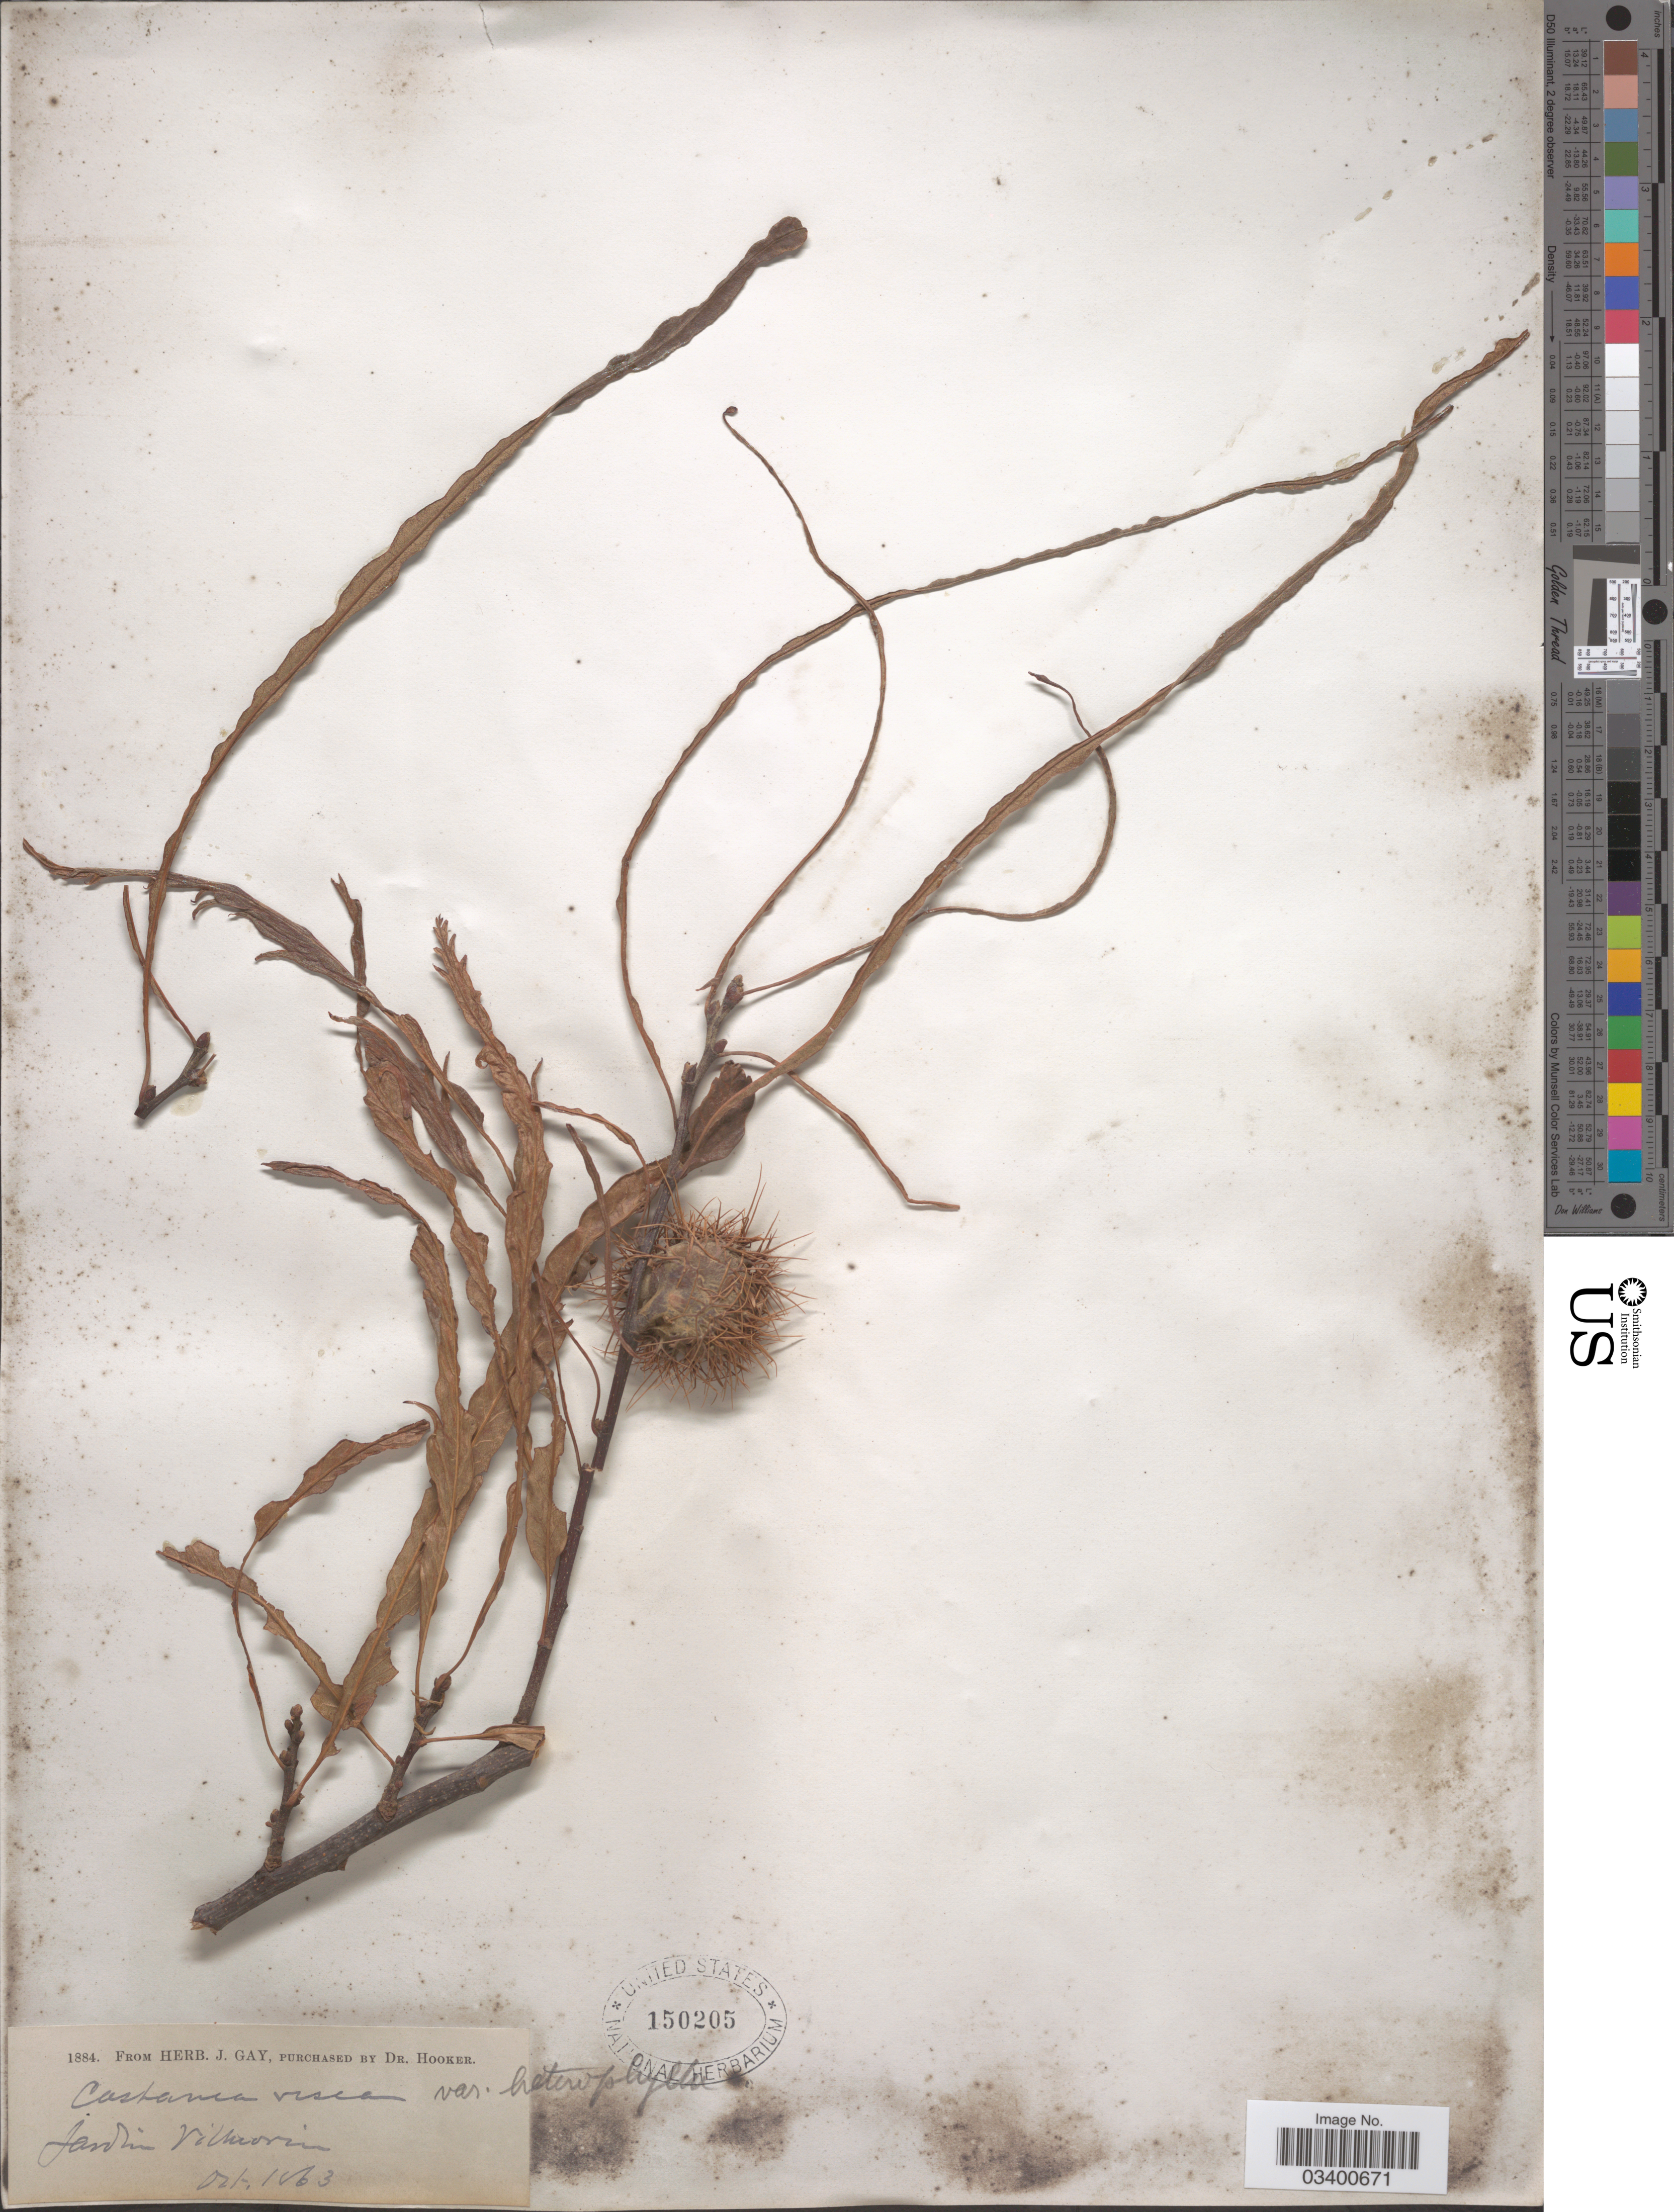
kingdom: Plantae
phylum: Tracheophyta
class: Magnoliopsida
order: Fagales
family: Fagaceae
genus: Castanea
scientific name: Castanea sativa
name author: Mill.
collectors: ex herb. J. Gay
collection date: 1863-10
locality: Jardin Victuoria [interpreted].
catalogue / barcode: US 150205